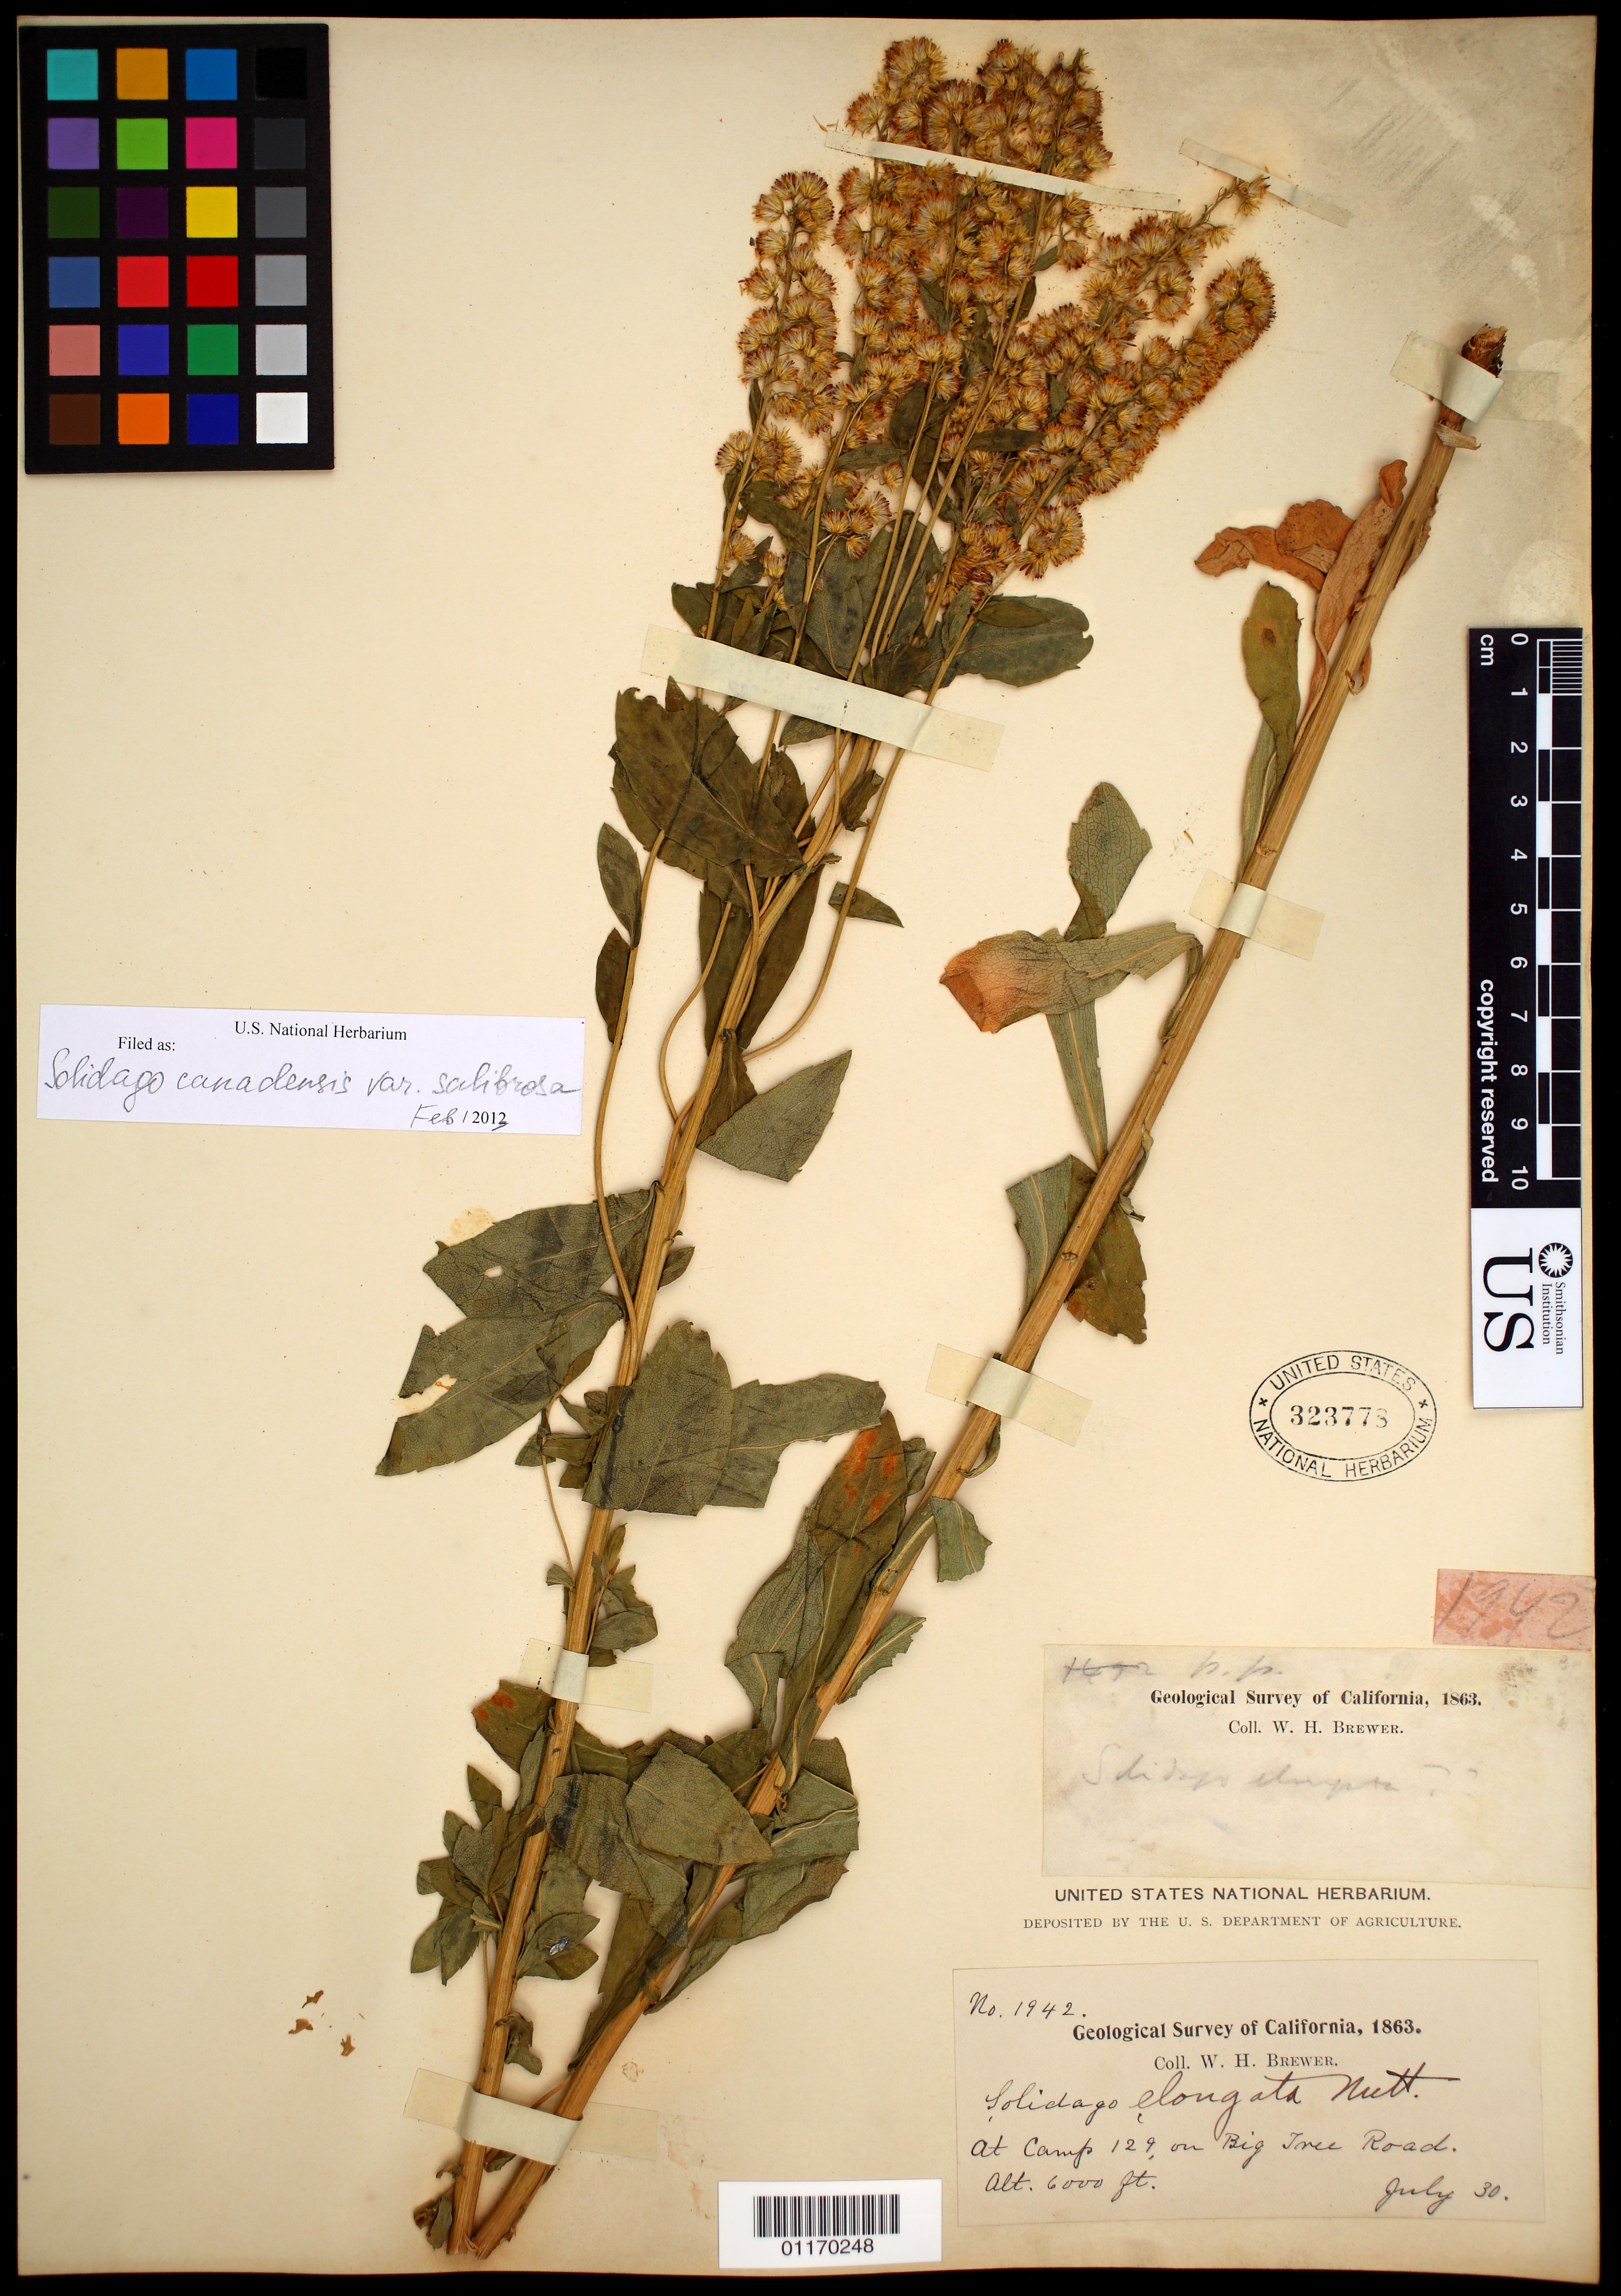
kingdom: Plantae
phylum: Tracheophyta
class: Magnoliopsida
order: Asterales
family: Asteraceae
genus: Solidago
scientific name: Solidago canadensis var. salebrosa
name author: (Piper) M.E. Jones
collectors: W. H. Brewer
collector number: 1942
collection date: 1863-07-30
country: United States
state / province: California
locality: at Camp129, on Big Tree Road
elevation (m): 1829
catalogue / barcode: US 323778